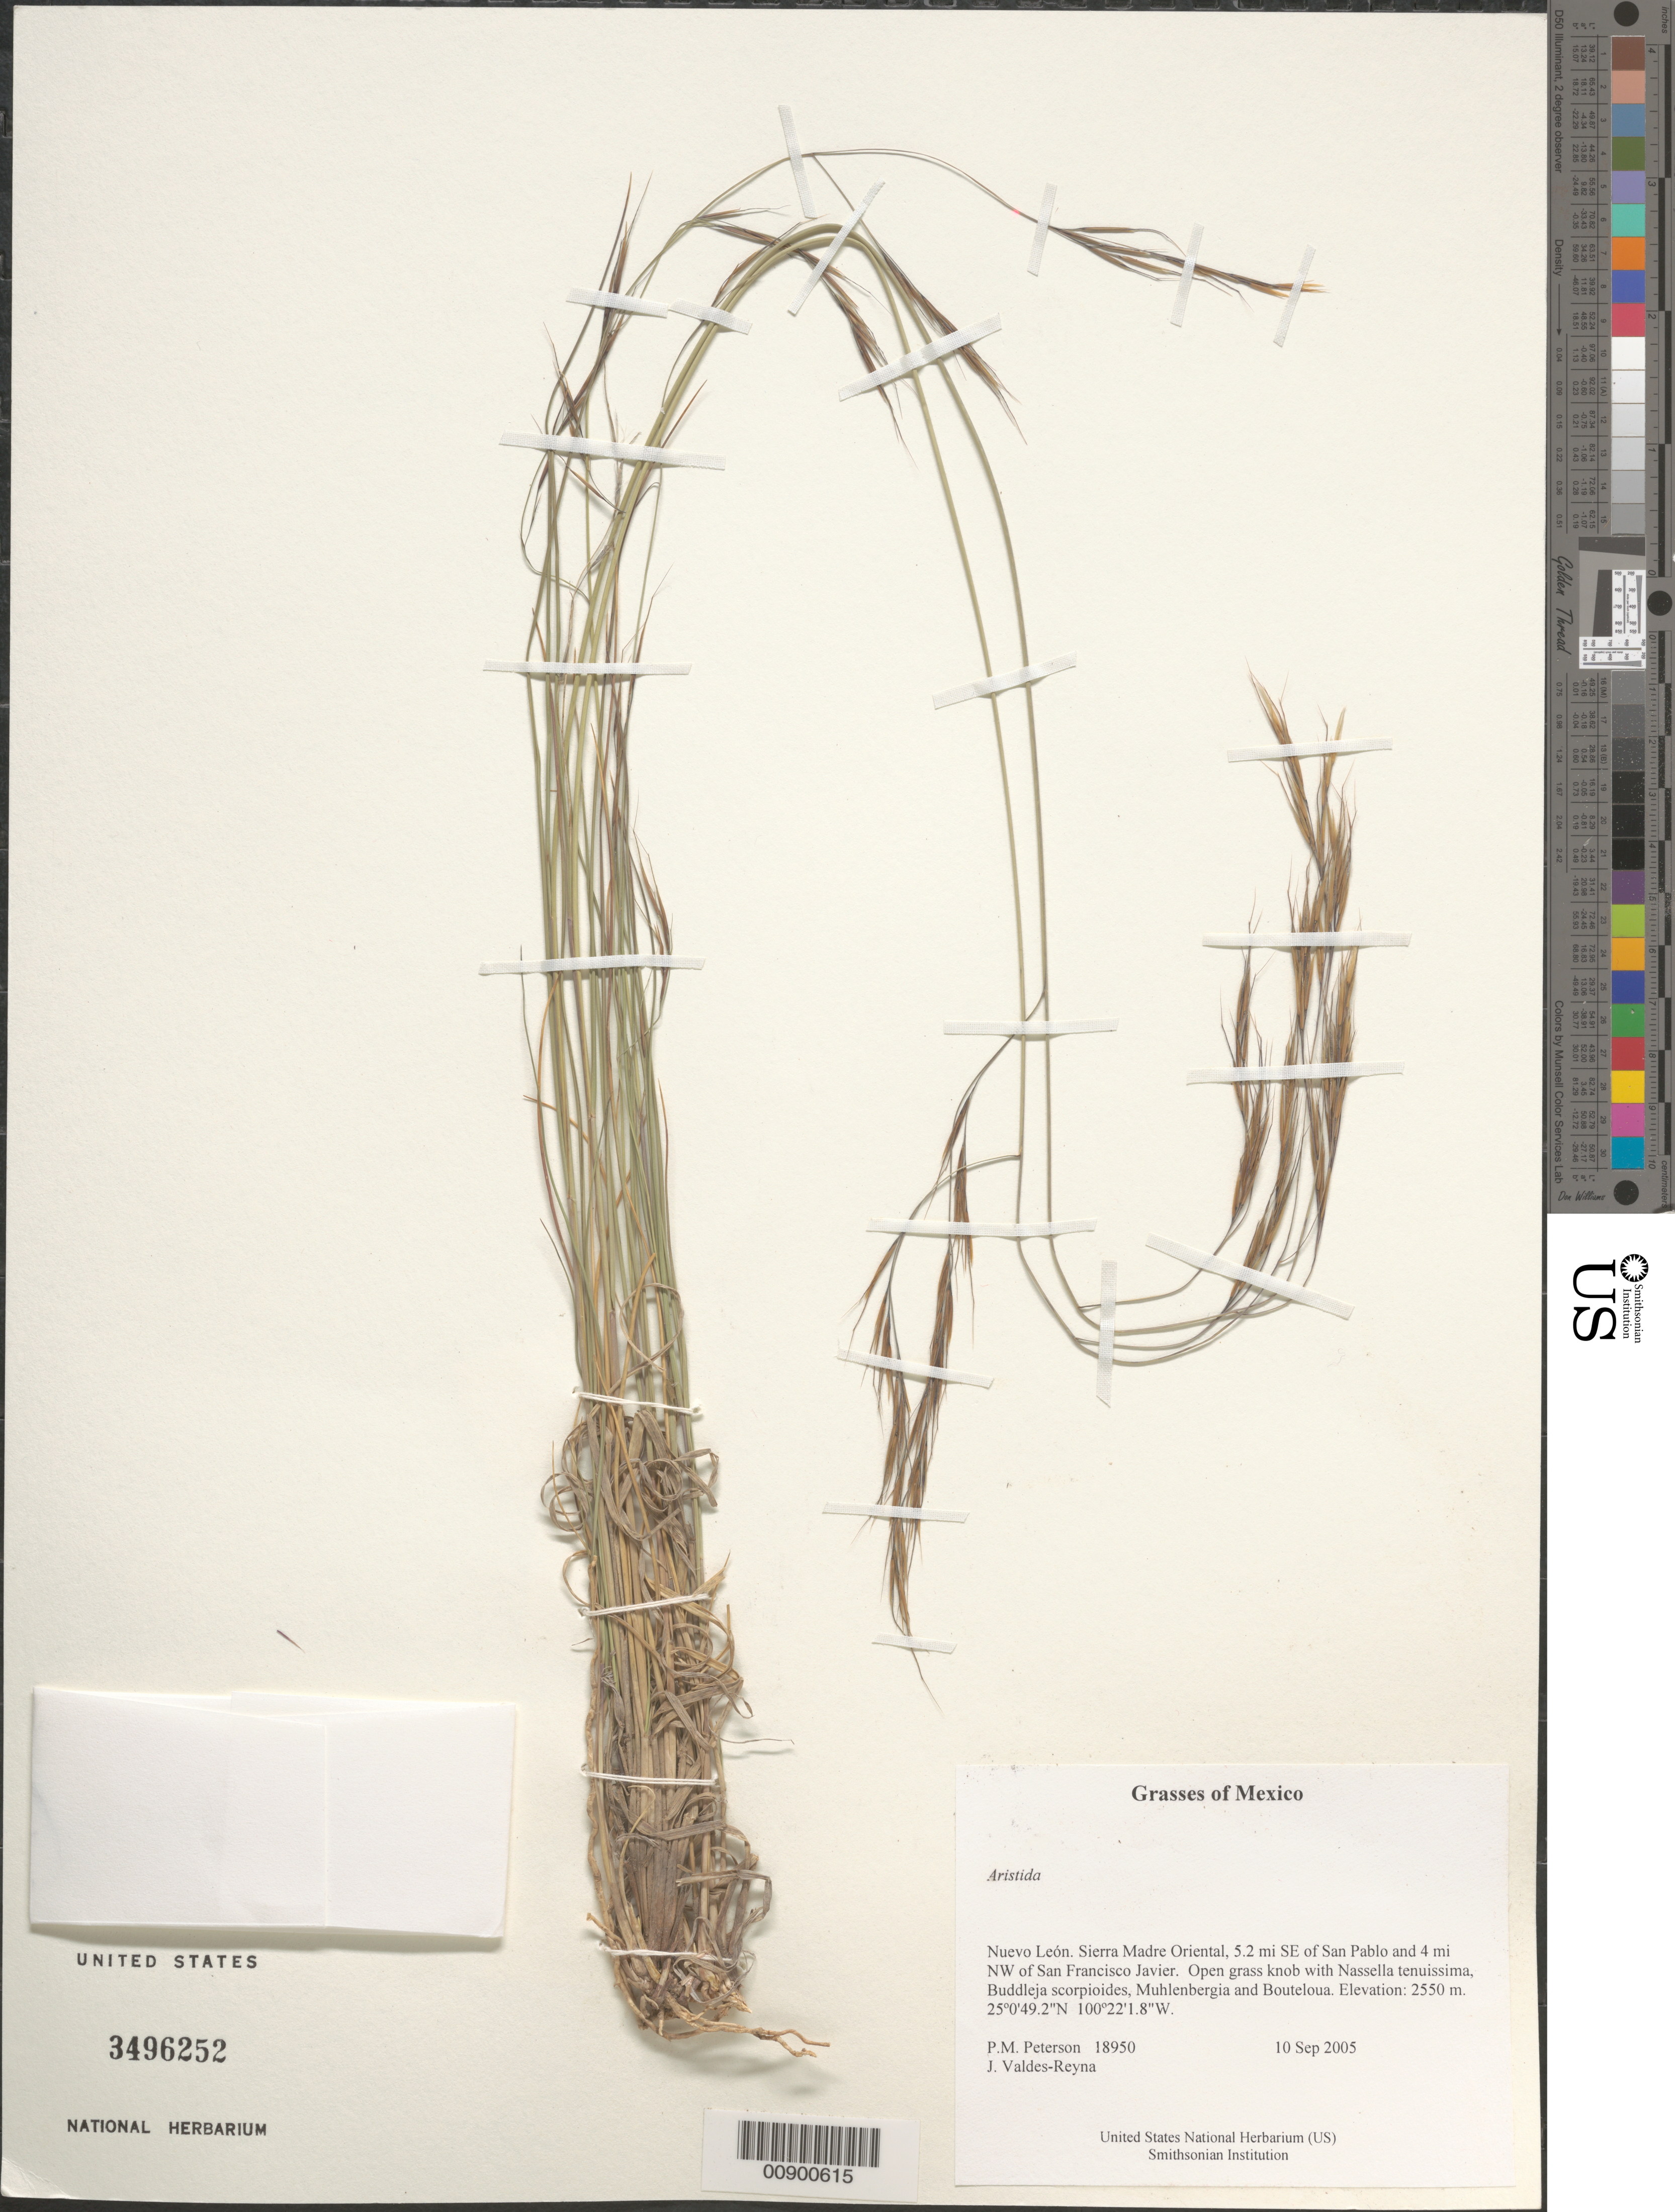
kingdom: Plantae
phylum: Tracheophyta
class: Liliopsida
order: Poales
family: Poaceae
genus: Aristida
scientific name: Aristida sp.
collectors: P. M. Peterson & J. Valdés-Reyna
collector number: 18950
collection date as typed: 10 Sep 2005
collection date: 2005-09-10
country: Mexico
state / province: Nuevo León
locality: Sierra Madre Oriental, 5.2 mi SE of San Pablo and 4 mi NW of San Francisco Javier. Open grass knob with Nassella tenuissima, Buddleja scorpioides, Muhlenbergia and Bouteloua.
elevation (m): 2550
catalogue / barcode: US 3496252